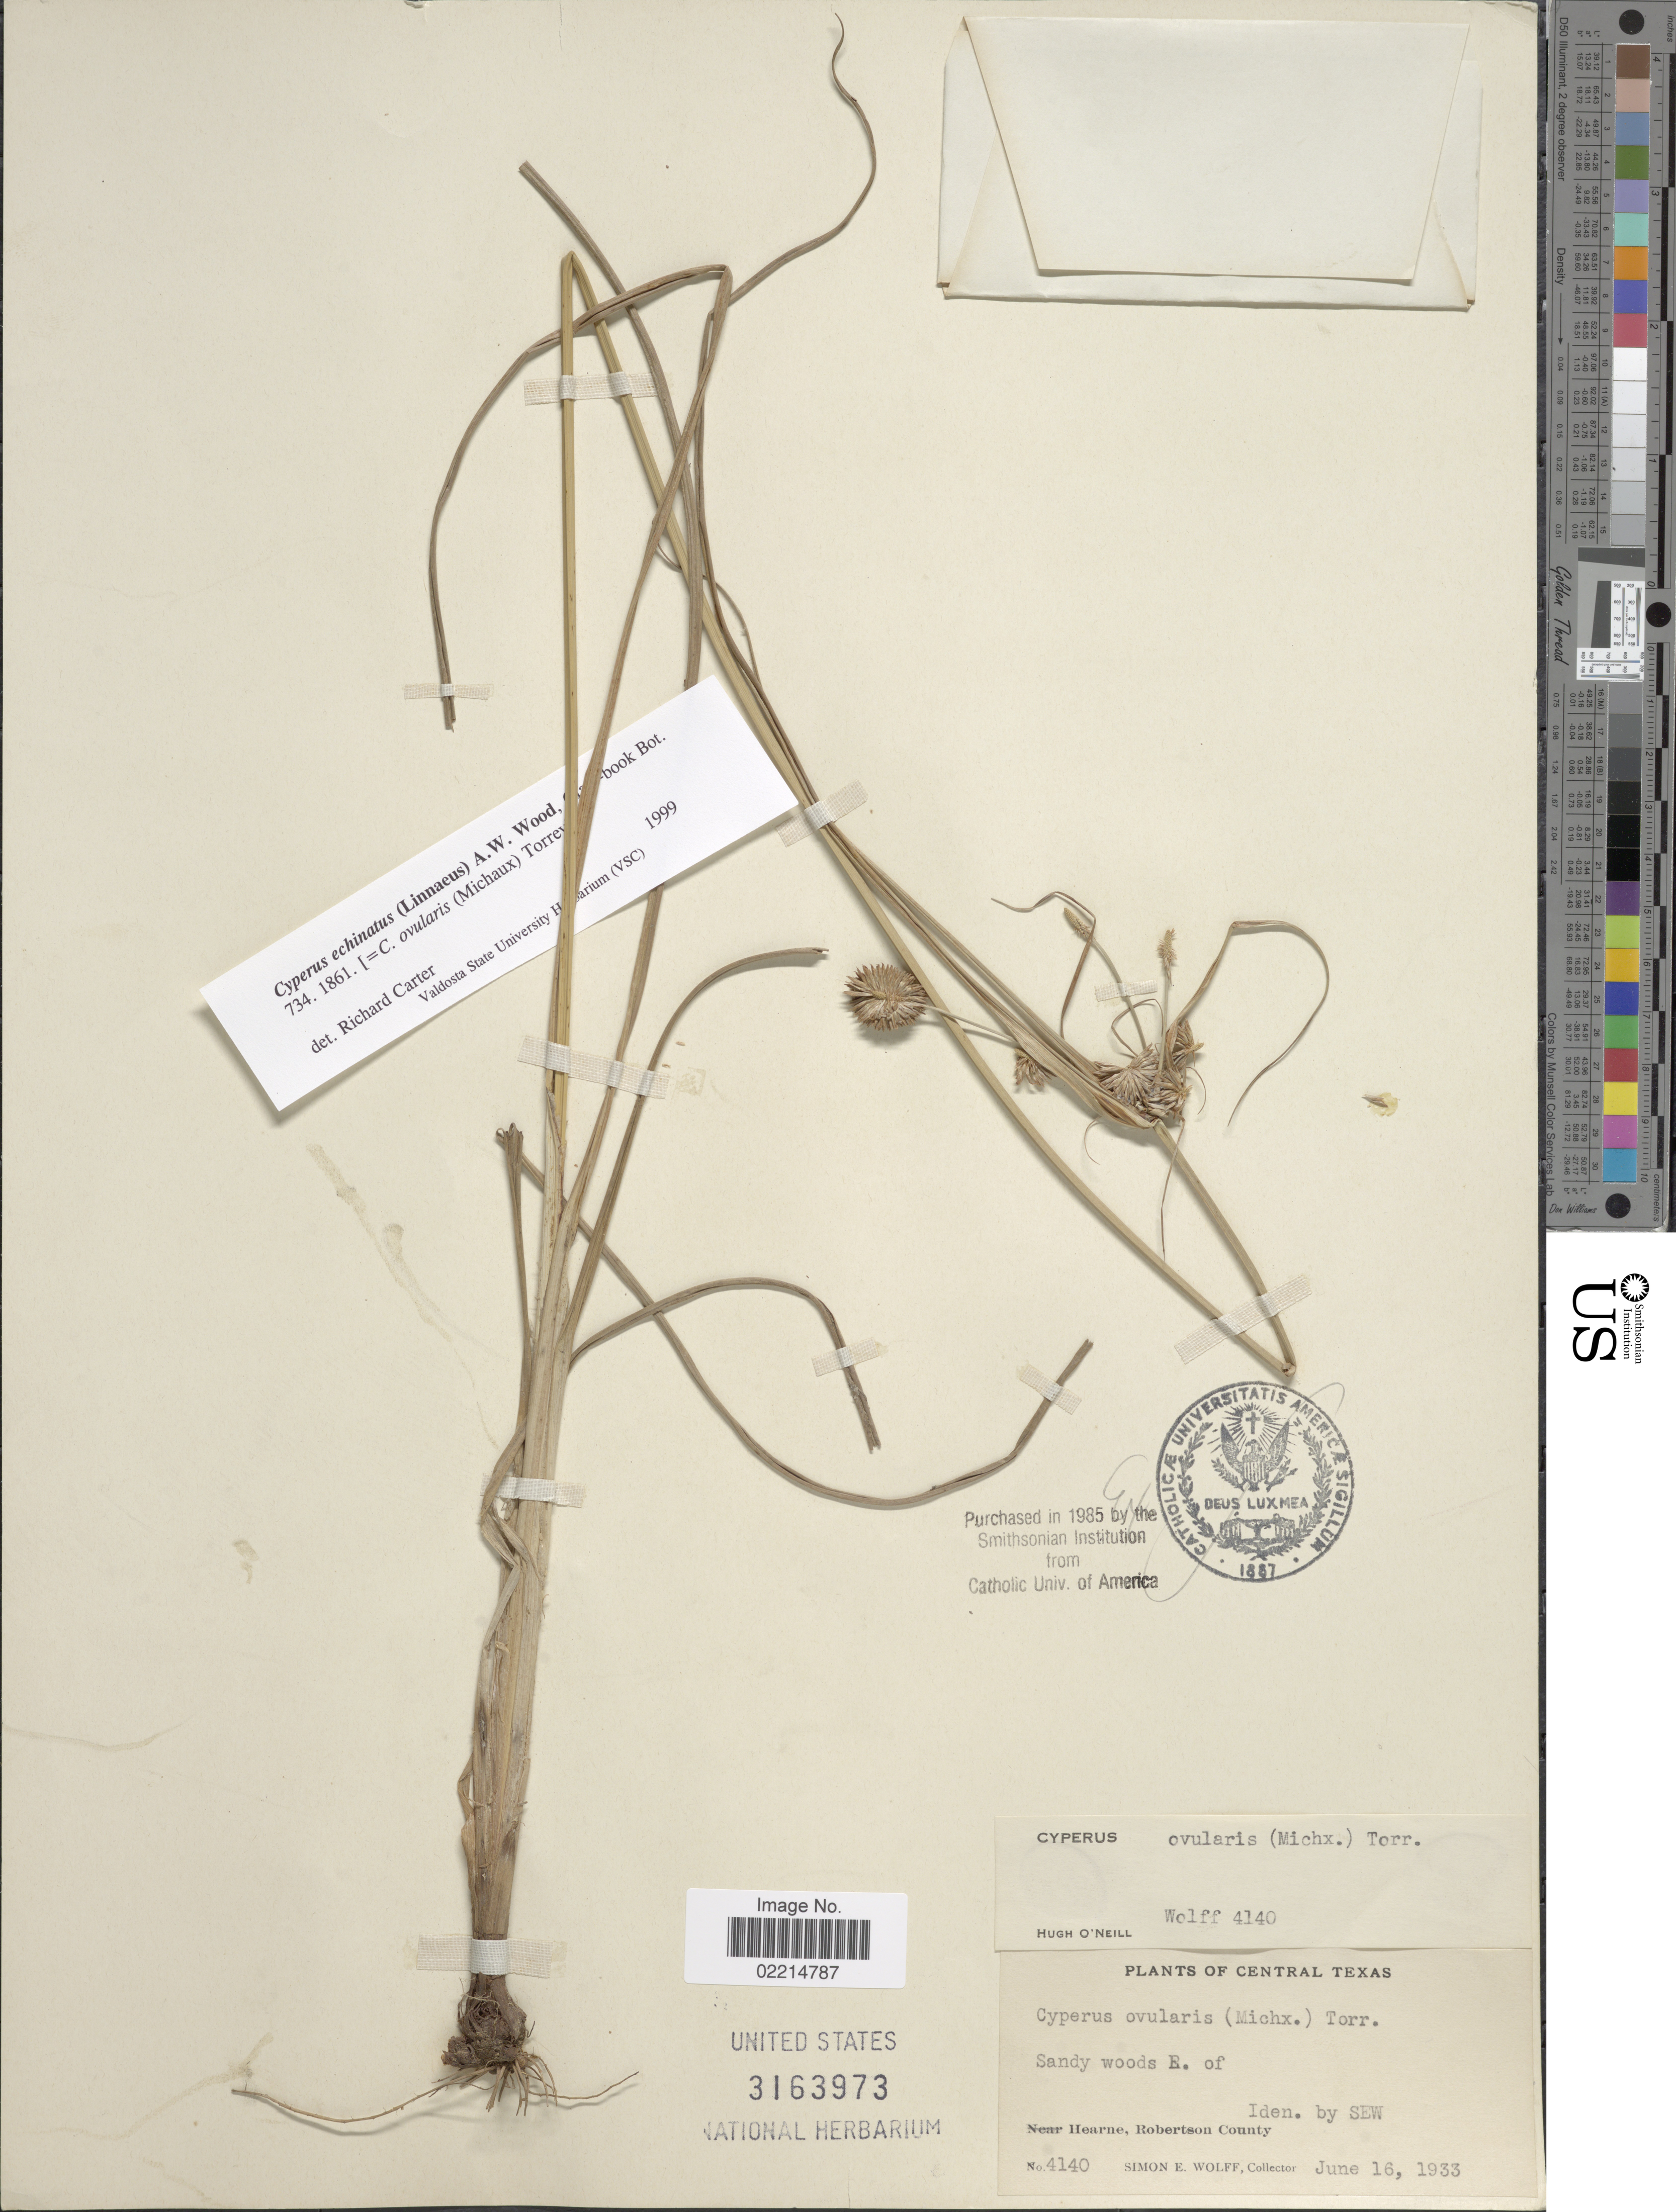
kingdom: Plantae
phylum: Tracheophyta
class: Liliopsida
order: Poales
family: Cyperaceae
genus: Cyperus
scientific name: Cyperus echinatus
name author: (L.) Alph. Wood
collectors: S. E. Wolff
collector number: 4140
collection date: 1933-06-16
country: United States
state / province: Texas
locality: Central Texas. Sandy woods E. of Hearne, Robertson County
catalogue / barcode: US 3163973